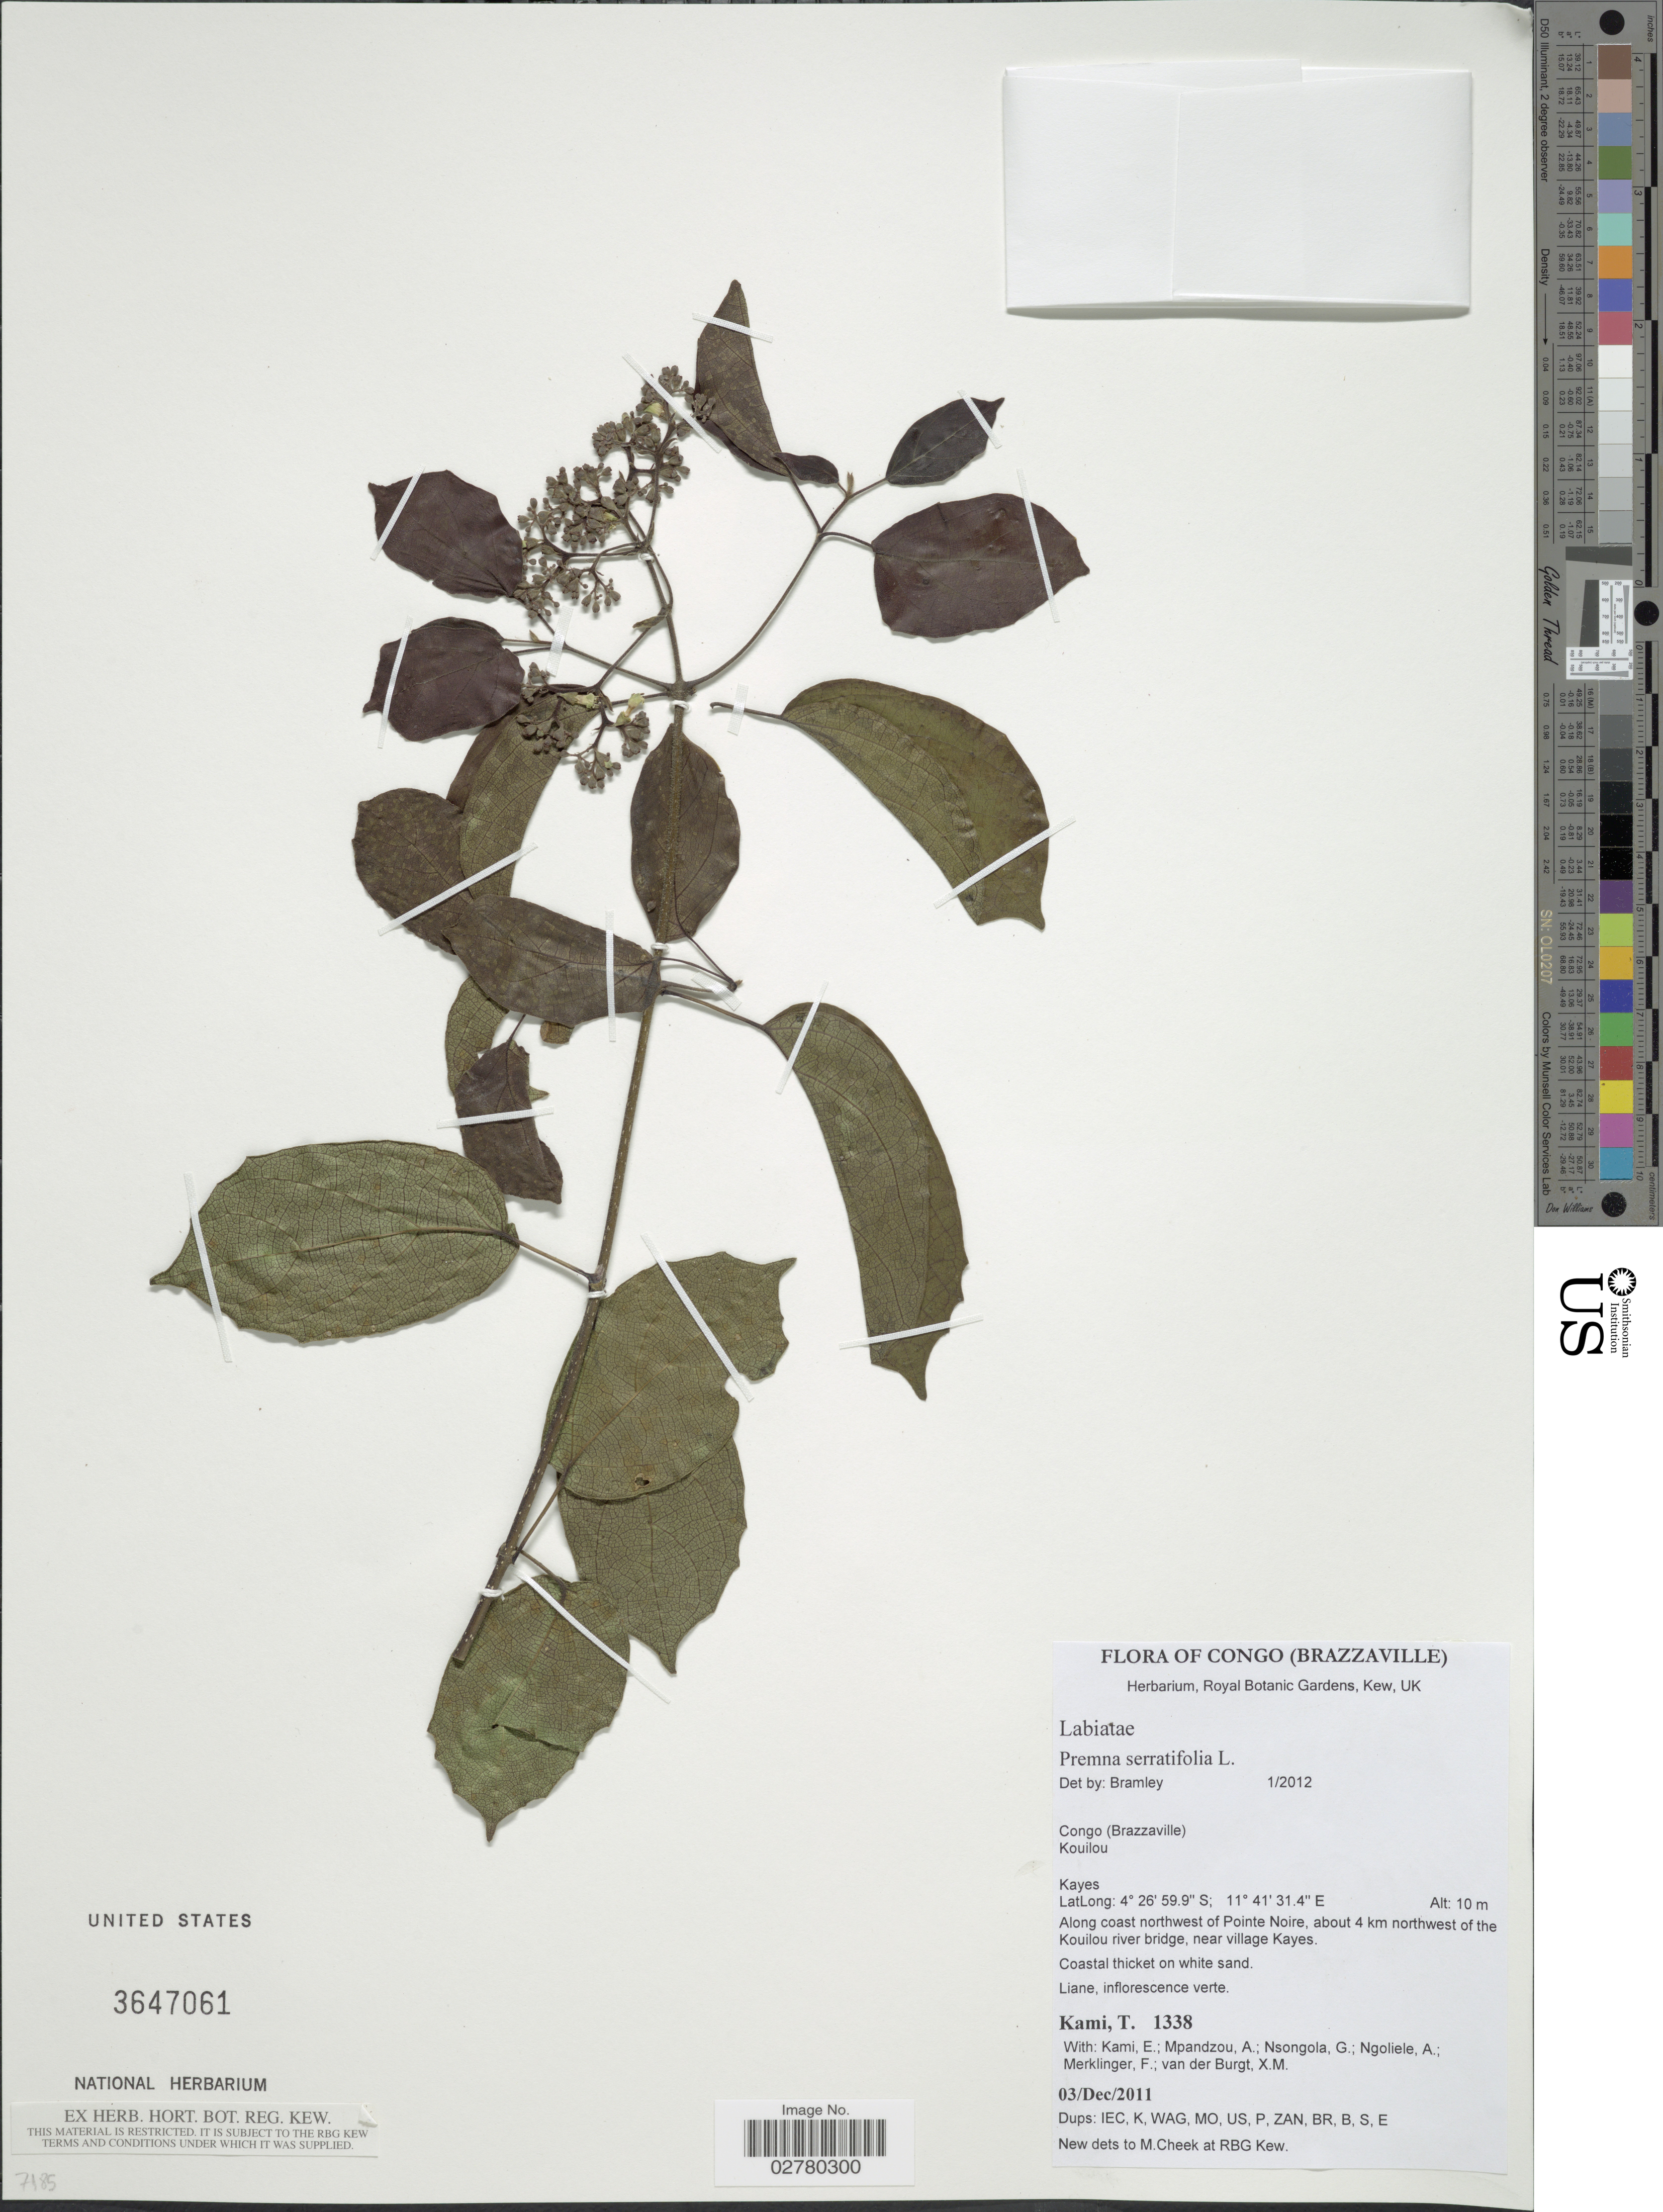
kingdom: Plantae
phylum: Tracheophyta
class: Magnoliopsida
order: Lamiales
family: Lamiaceae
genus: Premna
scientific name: Premna serratifolia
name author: L.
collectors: T. Kami, E. Kami, A. Mpandzou, G. Nsongola & et al.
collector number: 1338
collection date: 2011-12-03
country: Congo, Republic of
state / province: Kouilou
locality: (Brazzaville), Kayes, Along coast northwest of Pointe Noire, about 4 km northwest of the Kouilou river bridge, near village Kayes.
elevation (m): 10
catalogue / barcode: US 3647061